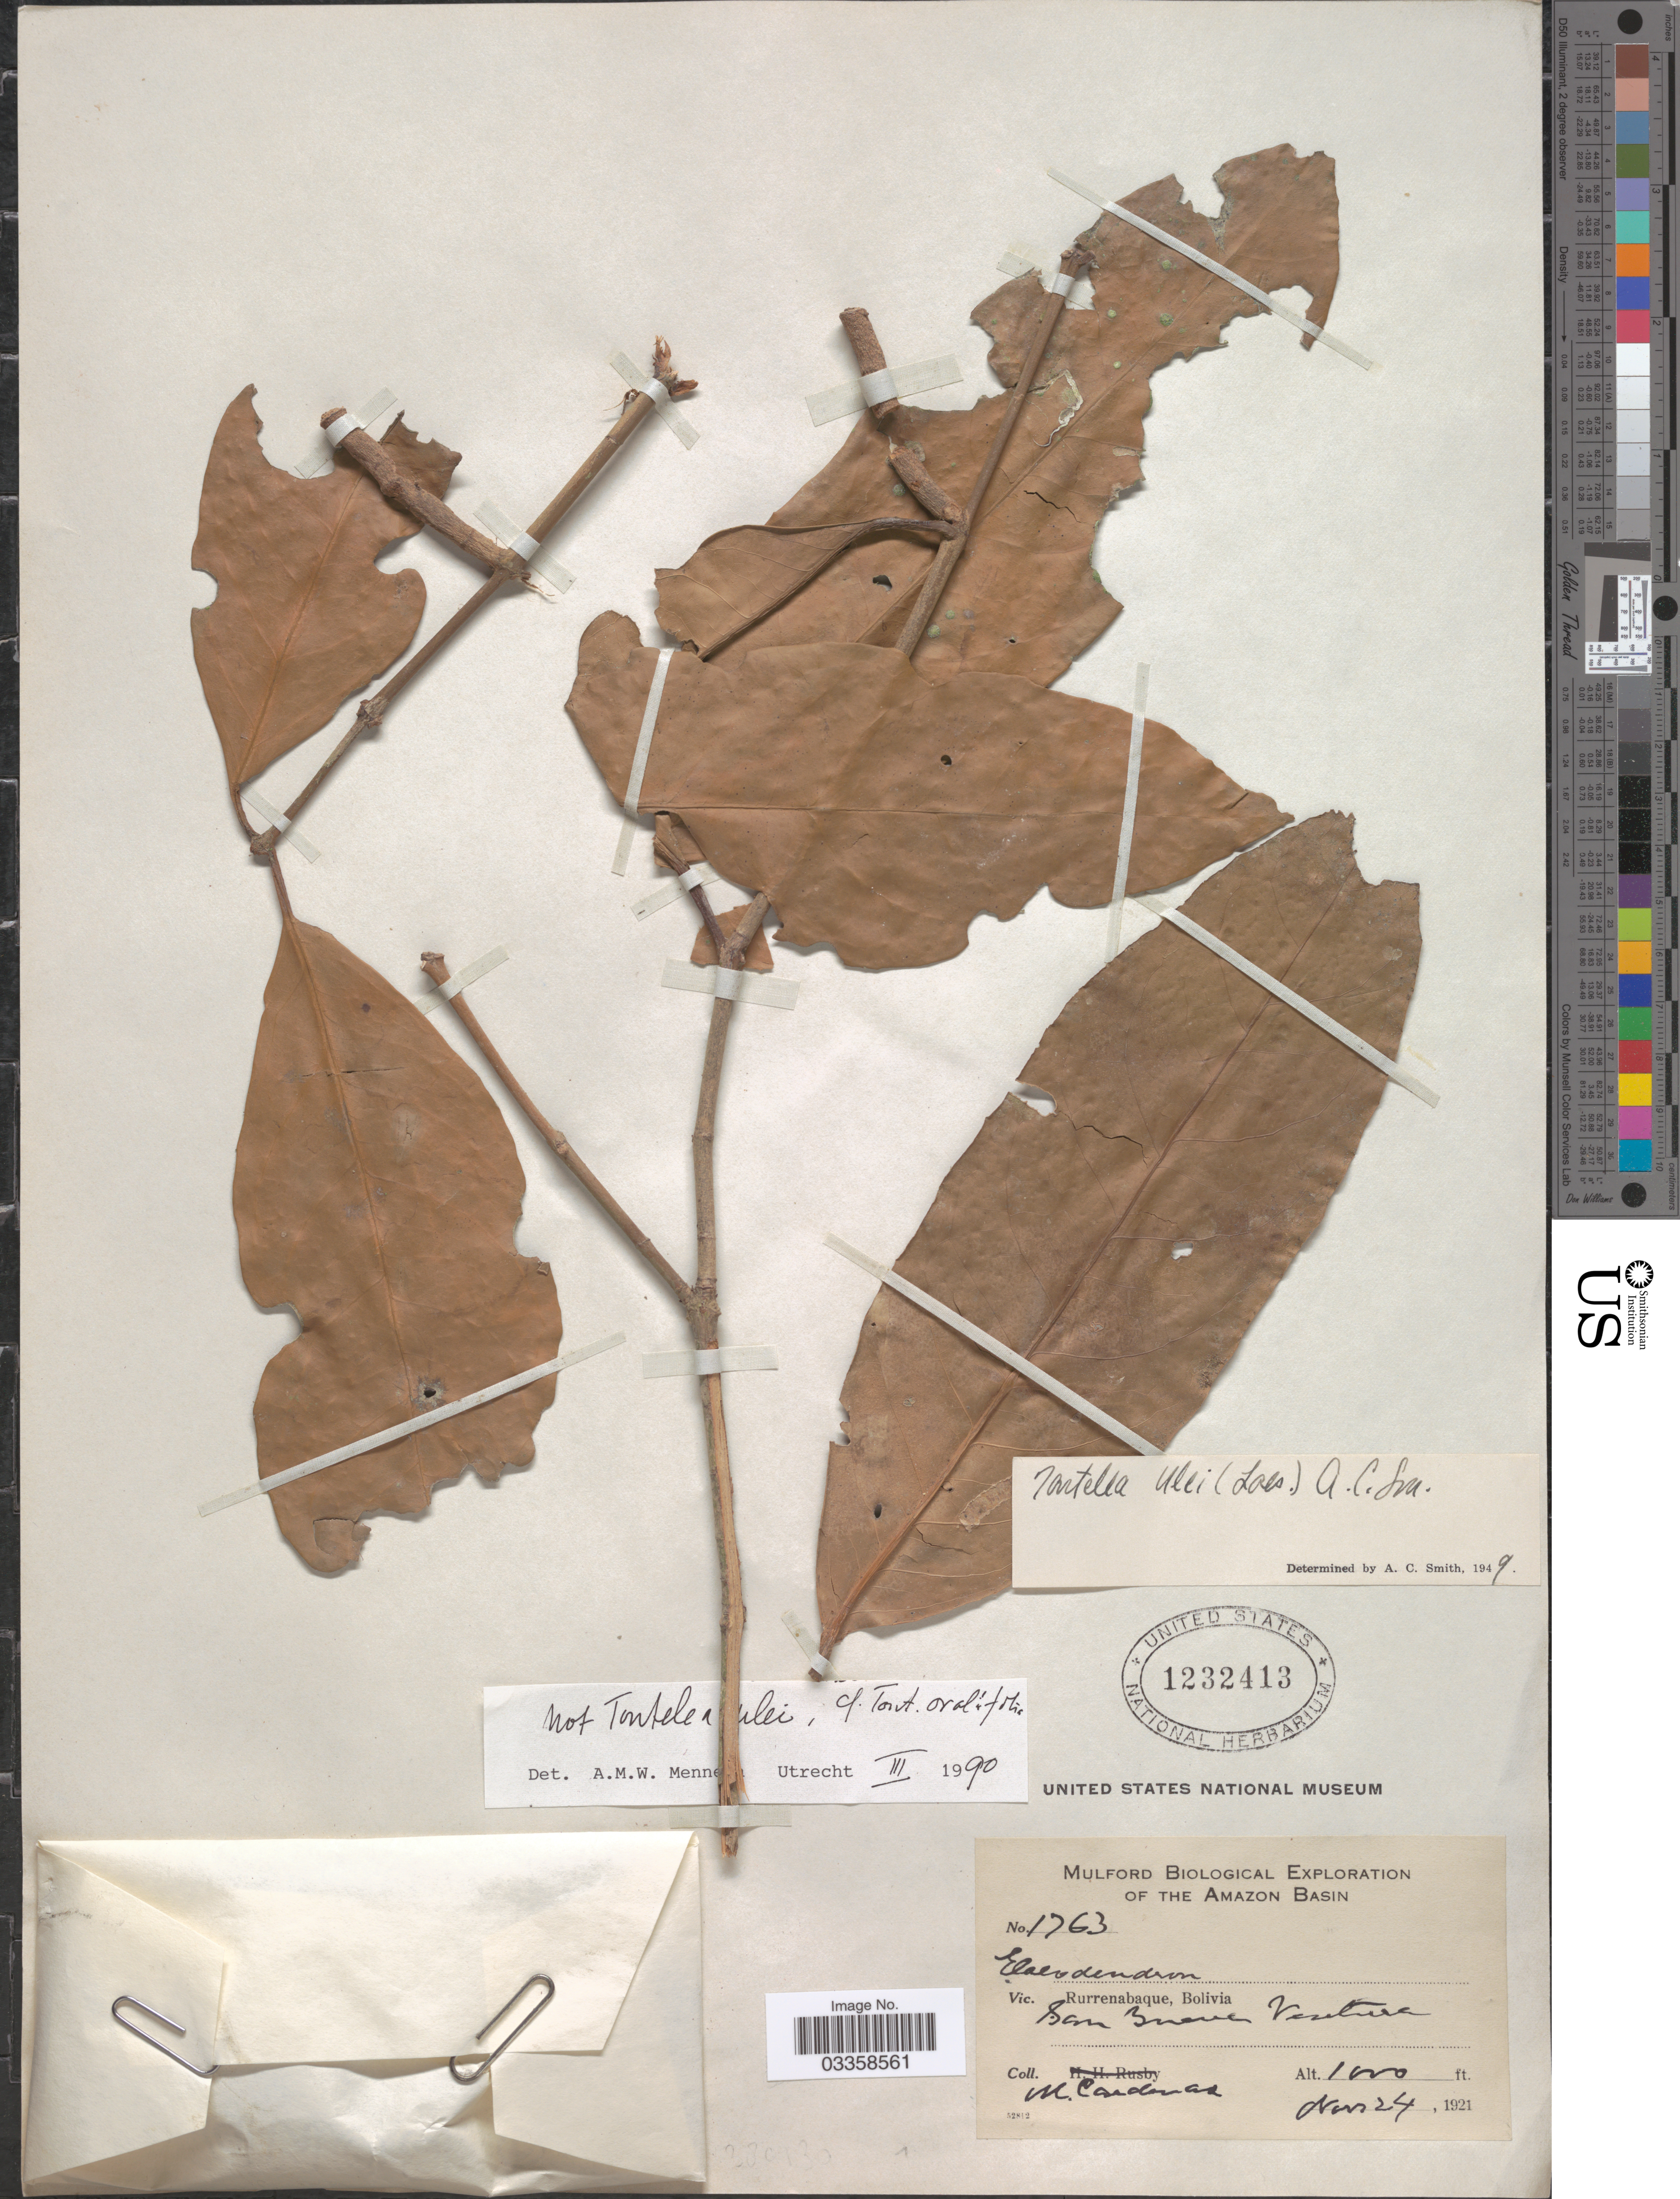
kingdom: Plantae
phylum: Tracheophyta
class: Magnoliopsida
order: Celastrales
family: Celastraceae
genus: Tontelea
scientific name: Tontelea ovalifolia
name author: (Miers) A.C. Sm.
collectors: M. Cárdenas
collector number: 1763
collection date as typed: Nov. 24, 1921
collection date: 1921-11-24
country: Bolivia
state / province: La Paz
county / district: Iturralde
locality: San Buena Ventura. Rurrenabaque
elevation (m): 305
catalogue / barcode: US 1232413